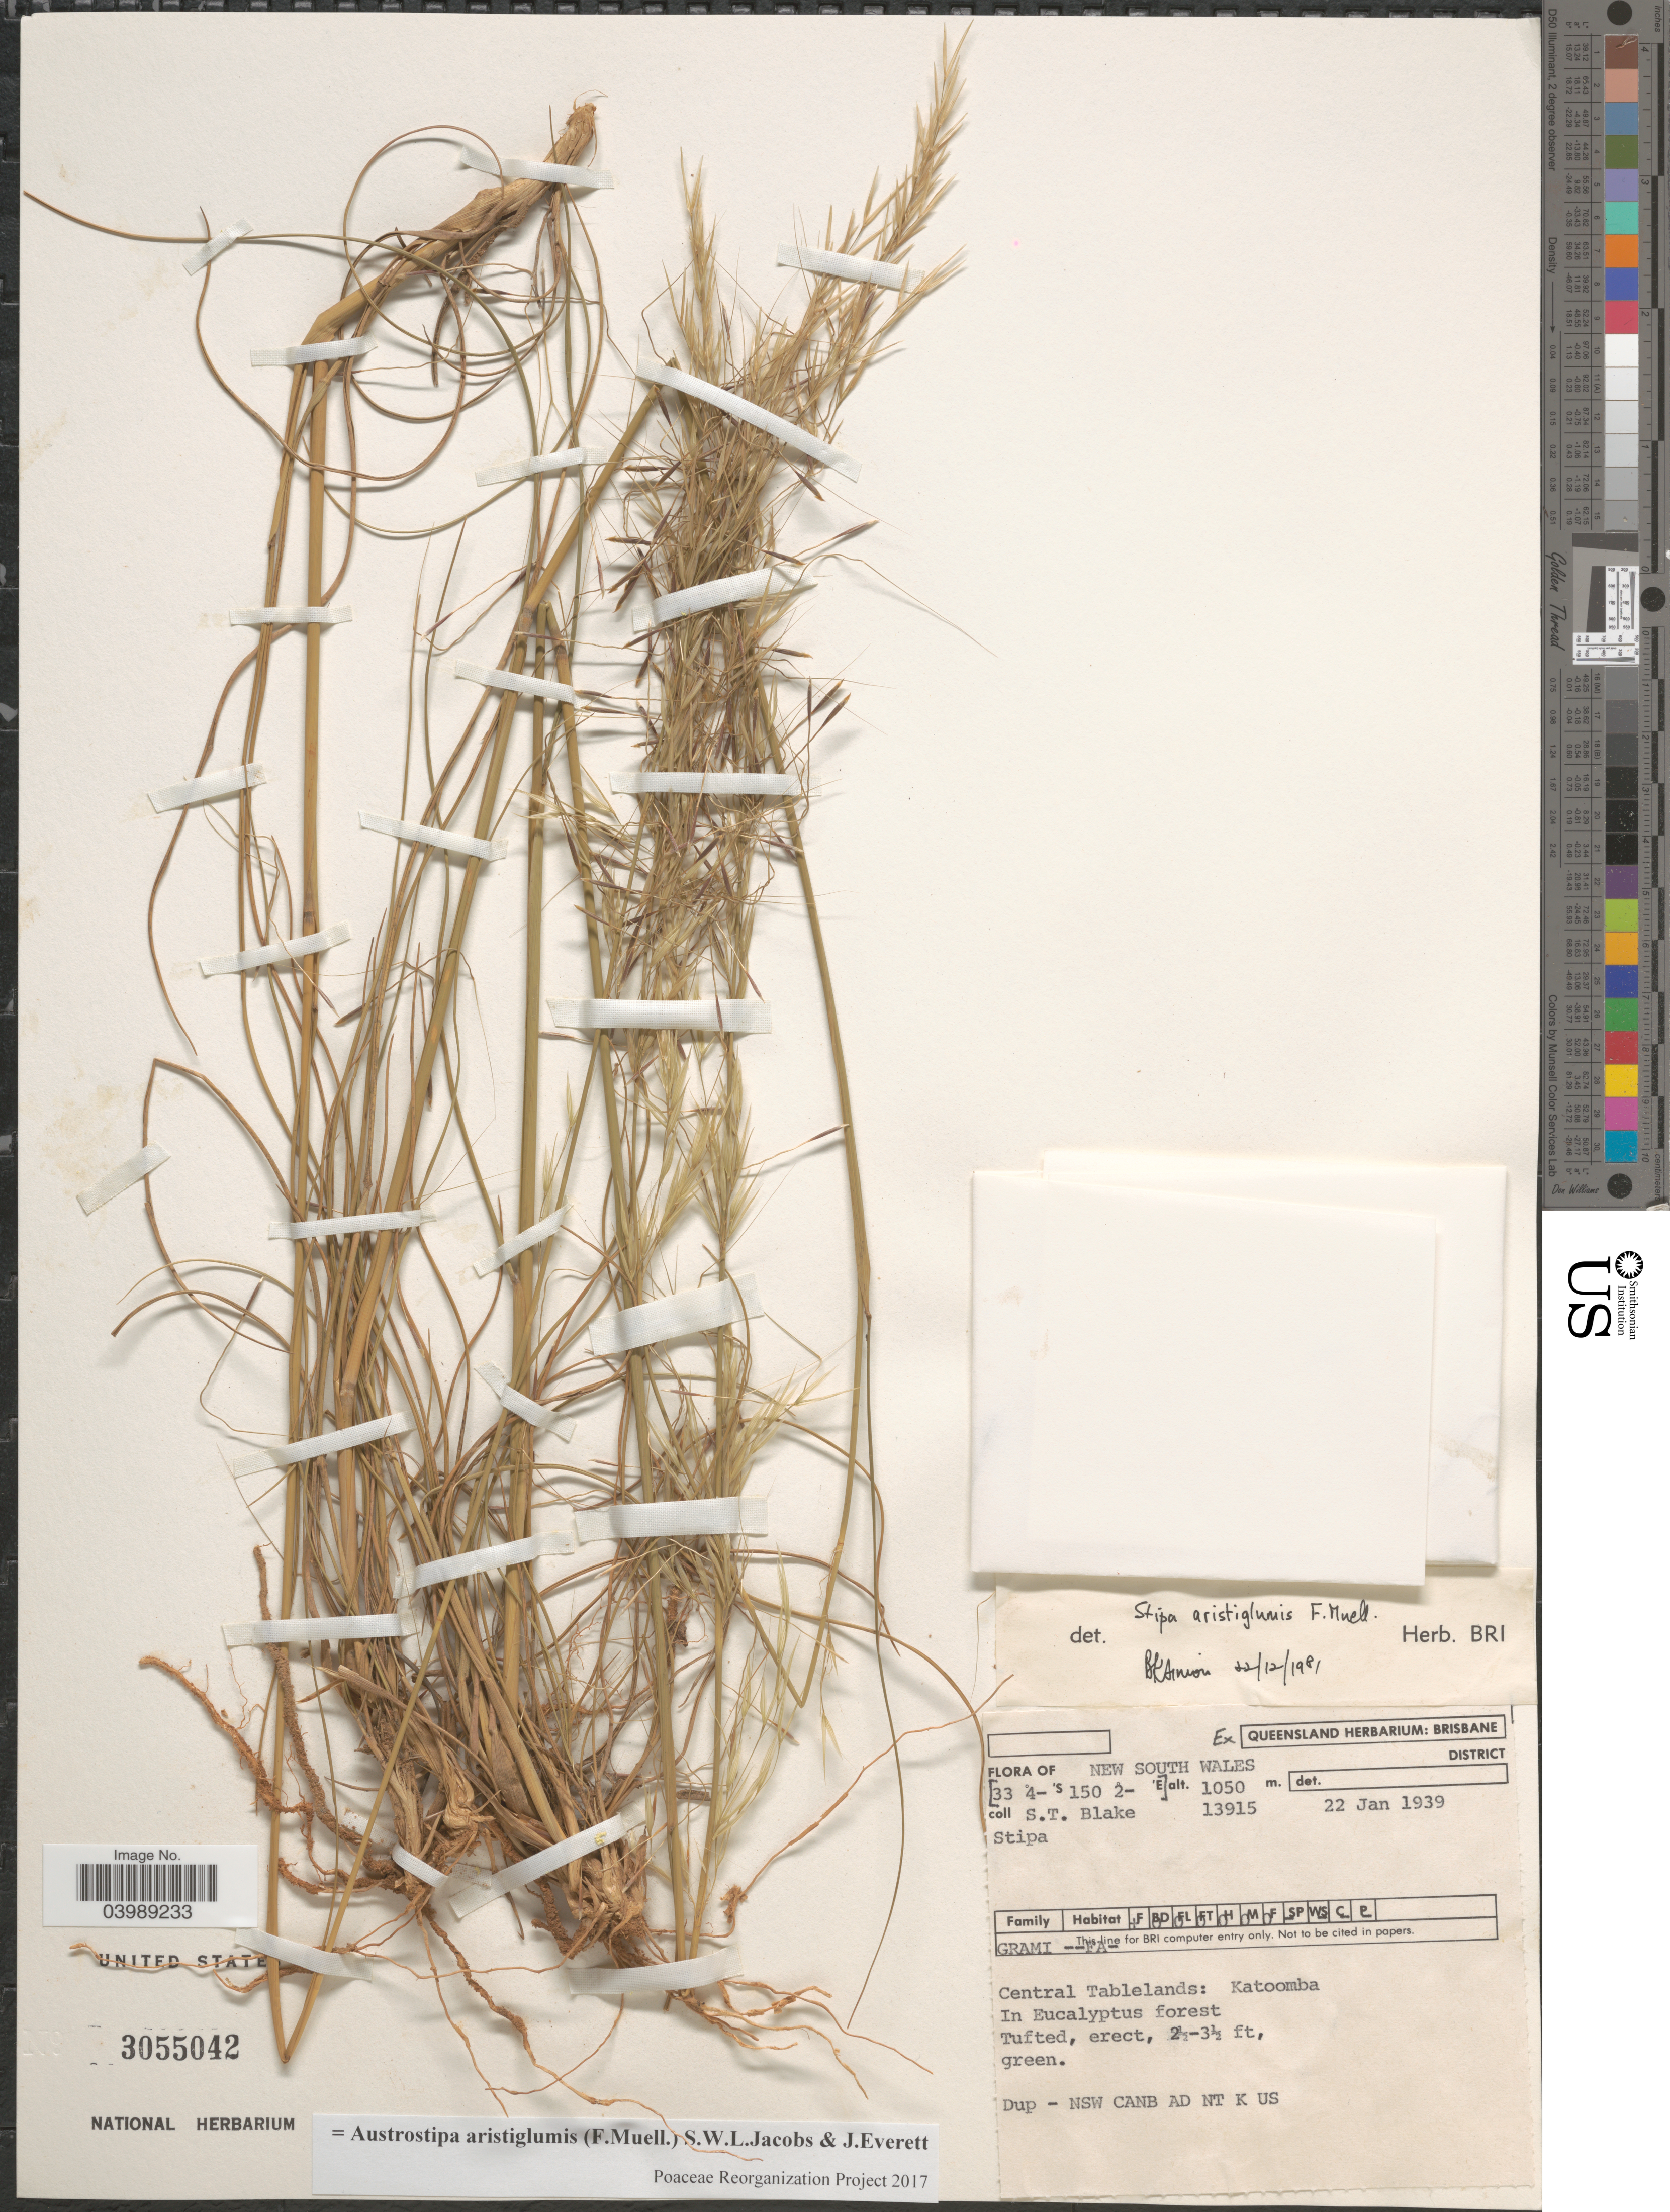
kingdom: Plantae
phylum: Tracheophyta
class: Liliopsida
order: Poales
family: Poaceae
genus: Austrostipa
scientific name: Austrostipa aristiglumis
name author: (F. Muell.) S.W.L. Jacobs & J. Everett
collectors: S. T. Blake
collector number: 13915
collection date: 1939-01-22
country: Australia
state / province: New South Wales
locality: Central Tablelands: Katoomba.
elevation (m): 1050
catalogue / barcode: US 3055042